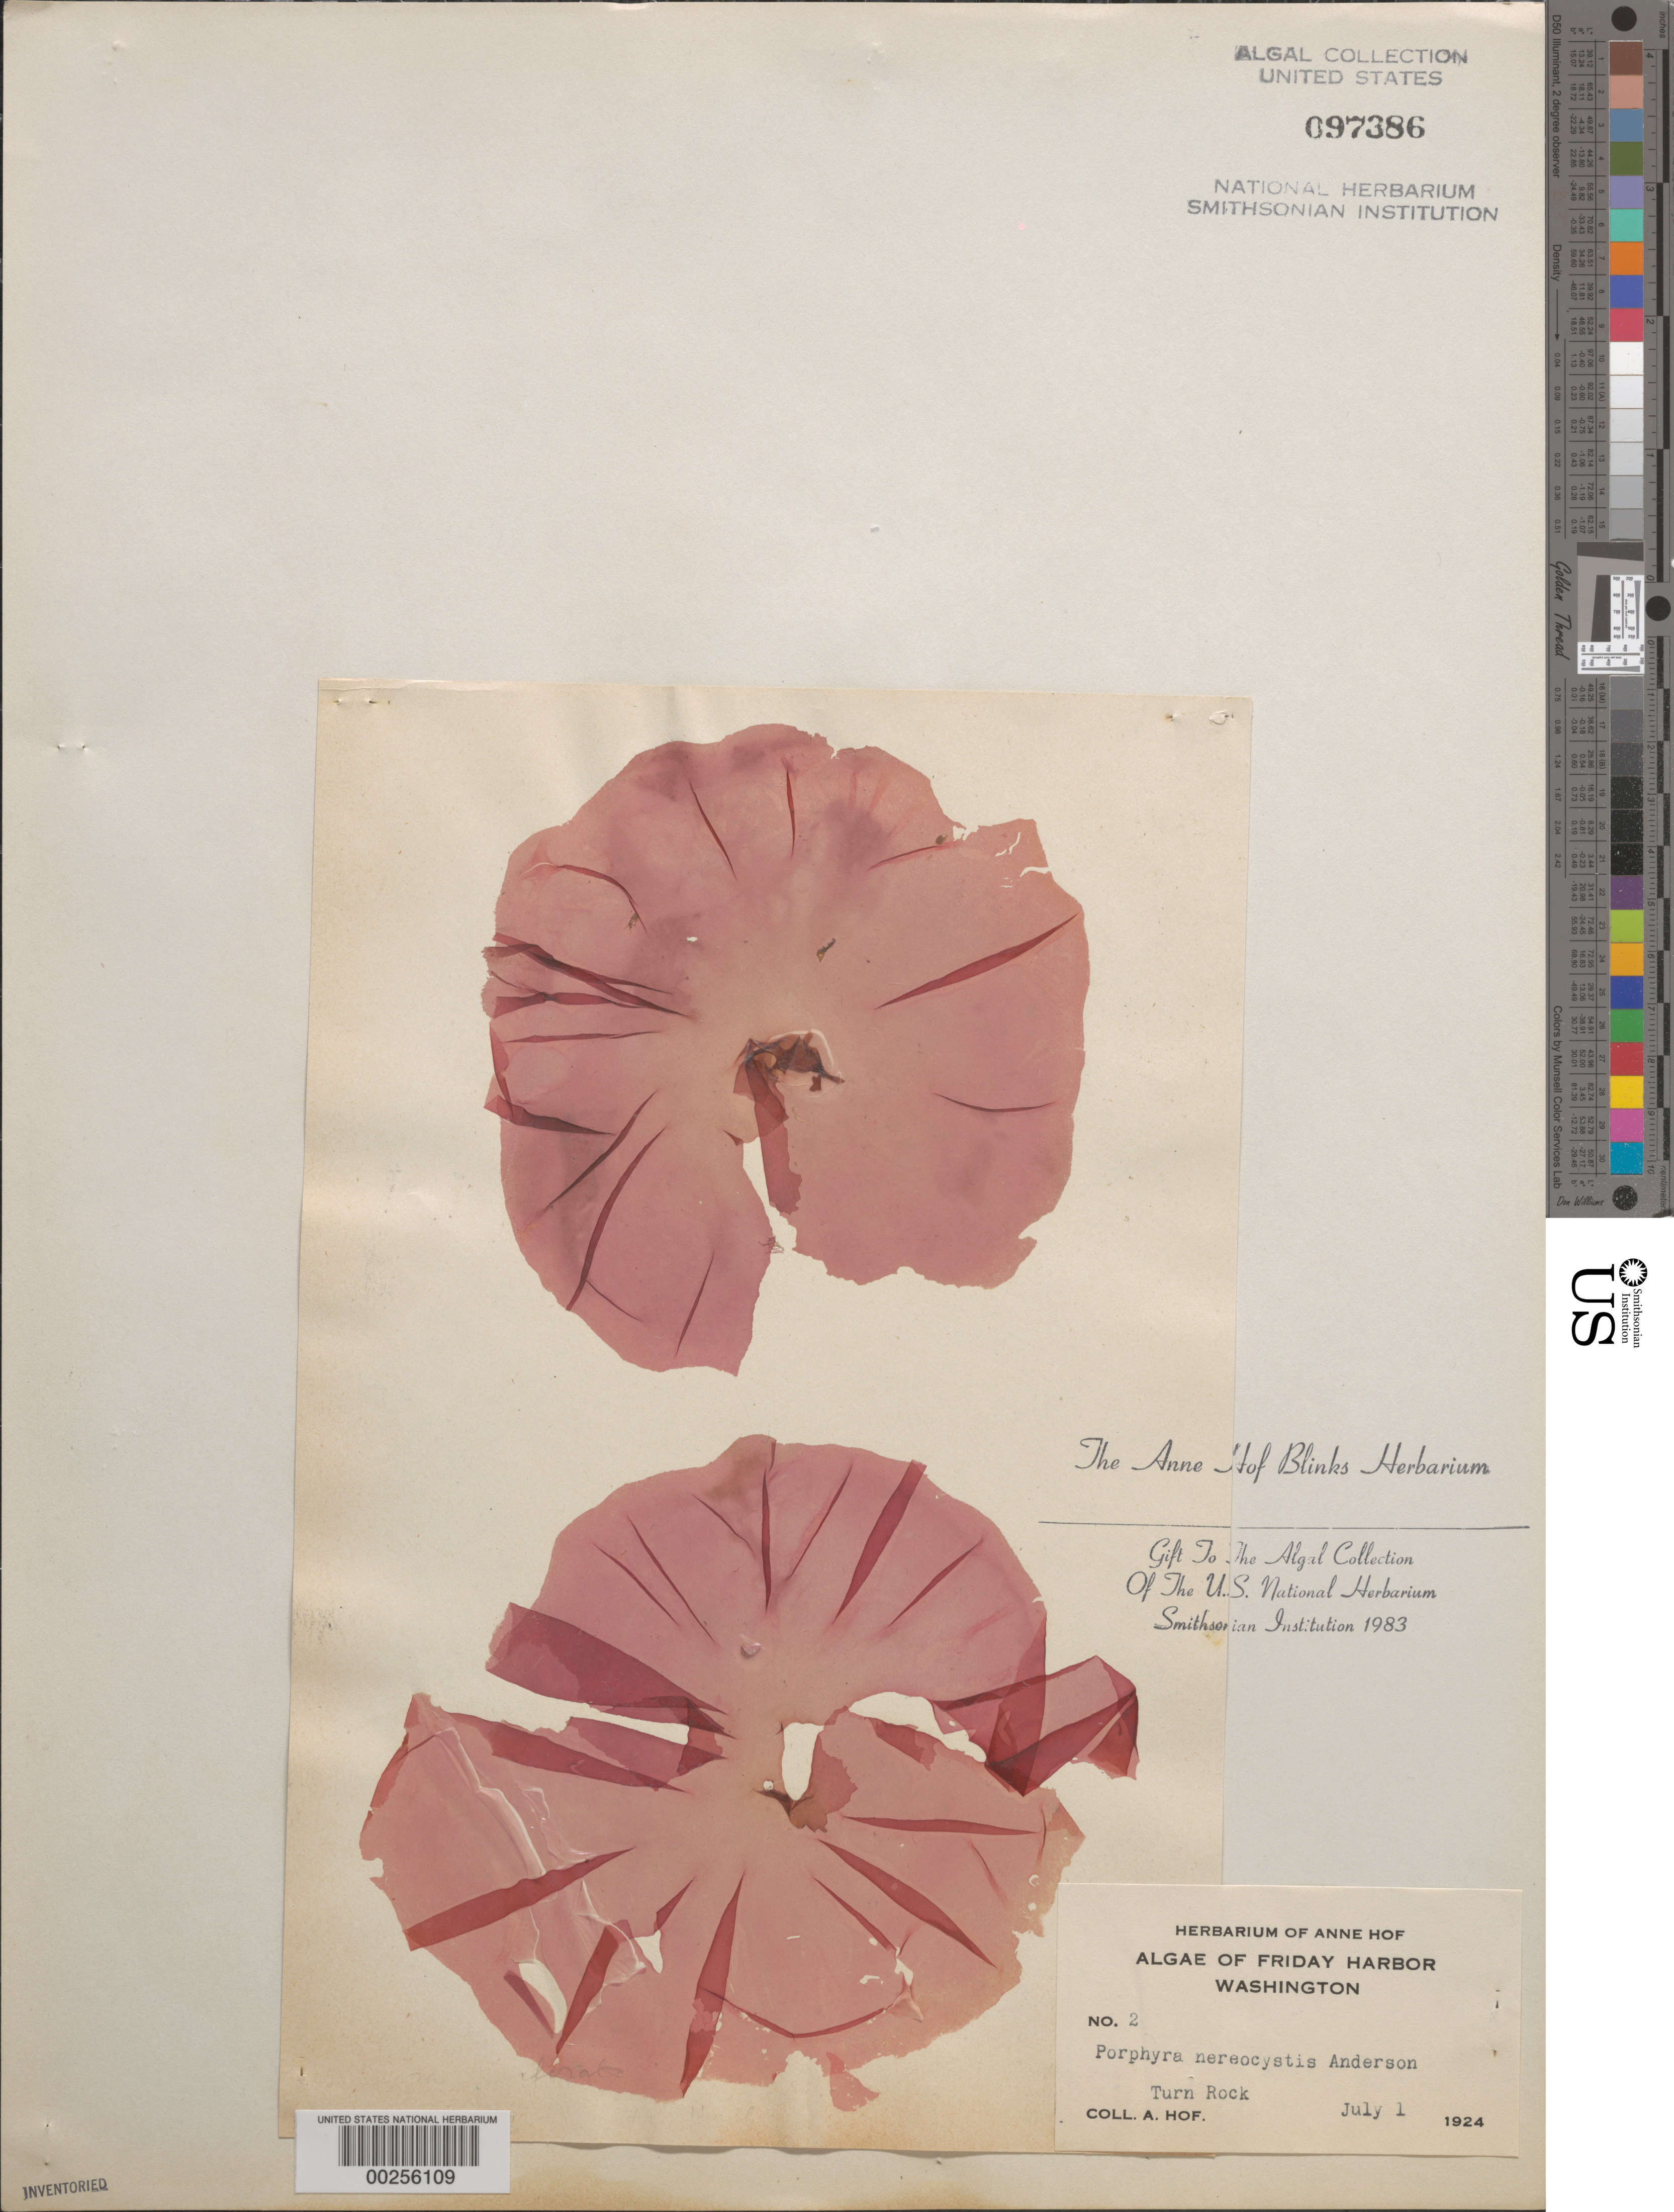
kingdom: Plantae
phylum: Rhodophyta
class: Bangiophyceae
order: Bangiales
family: Bangiaceae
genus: Pyropia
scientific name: Pyropia nereocystis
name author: (C.L. Anderson) S.C. Lindstrom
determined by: Algae name updating Project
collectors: A. Blinks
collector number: AHB 2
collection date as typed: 01 Jul 1924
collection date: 1924-07-01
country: United States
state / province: Washington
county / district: San Juan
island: San Juan Island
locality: Friday Harbor, Turn Rock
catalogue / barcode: US 97386